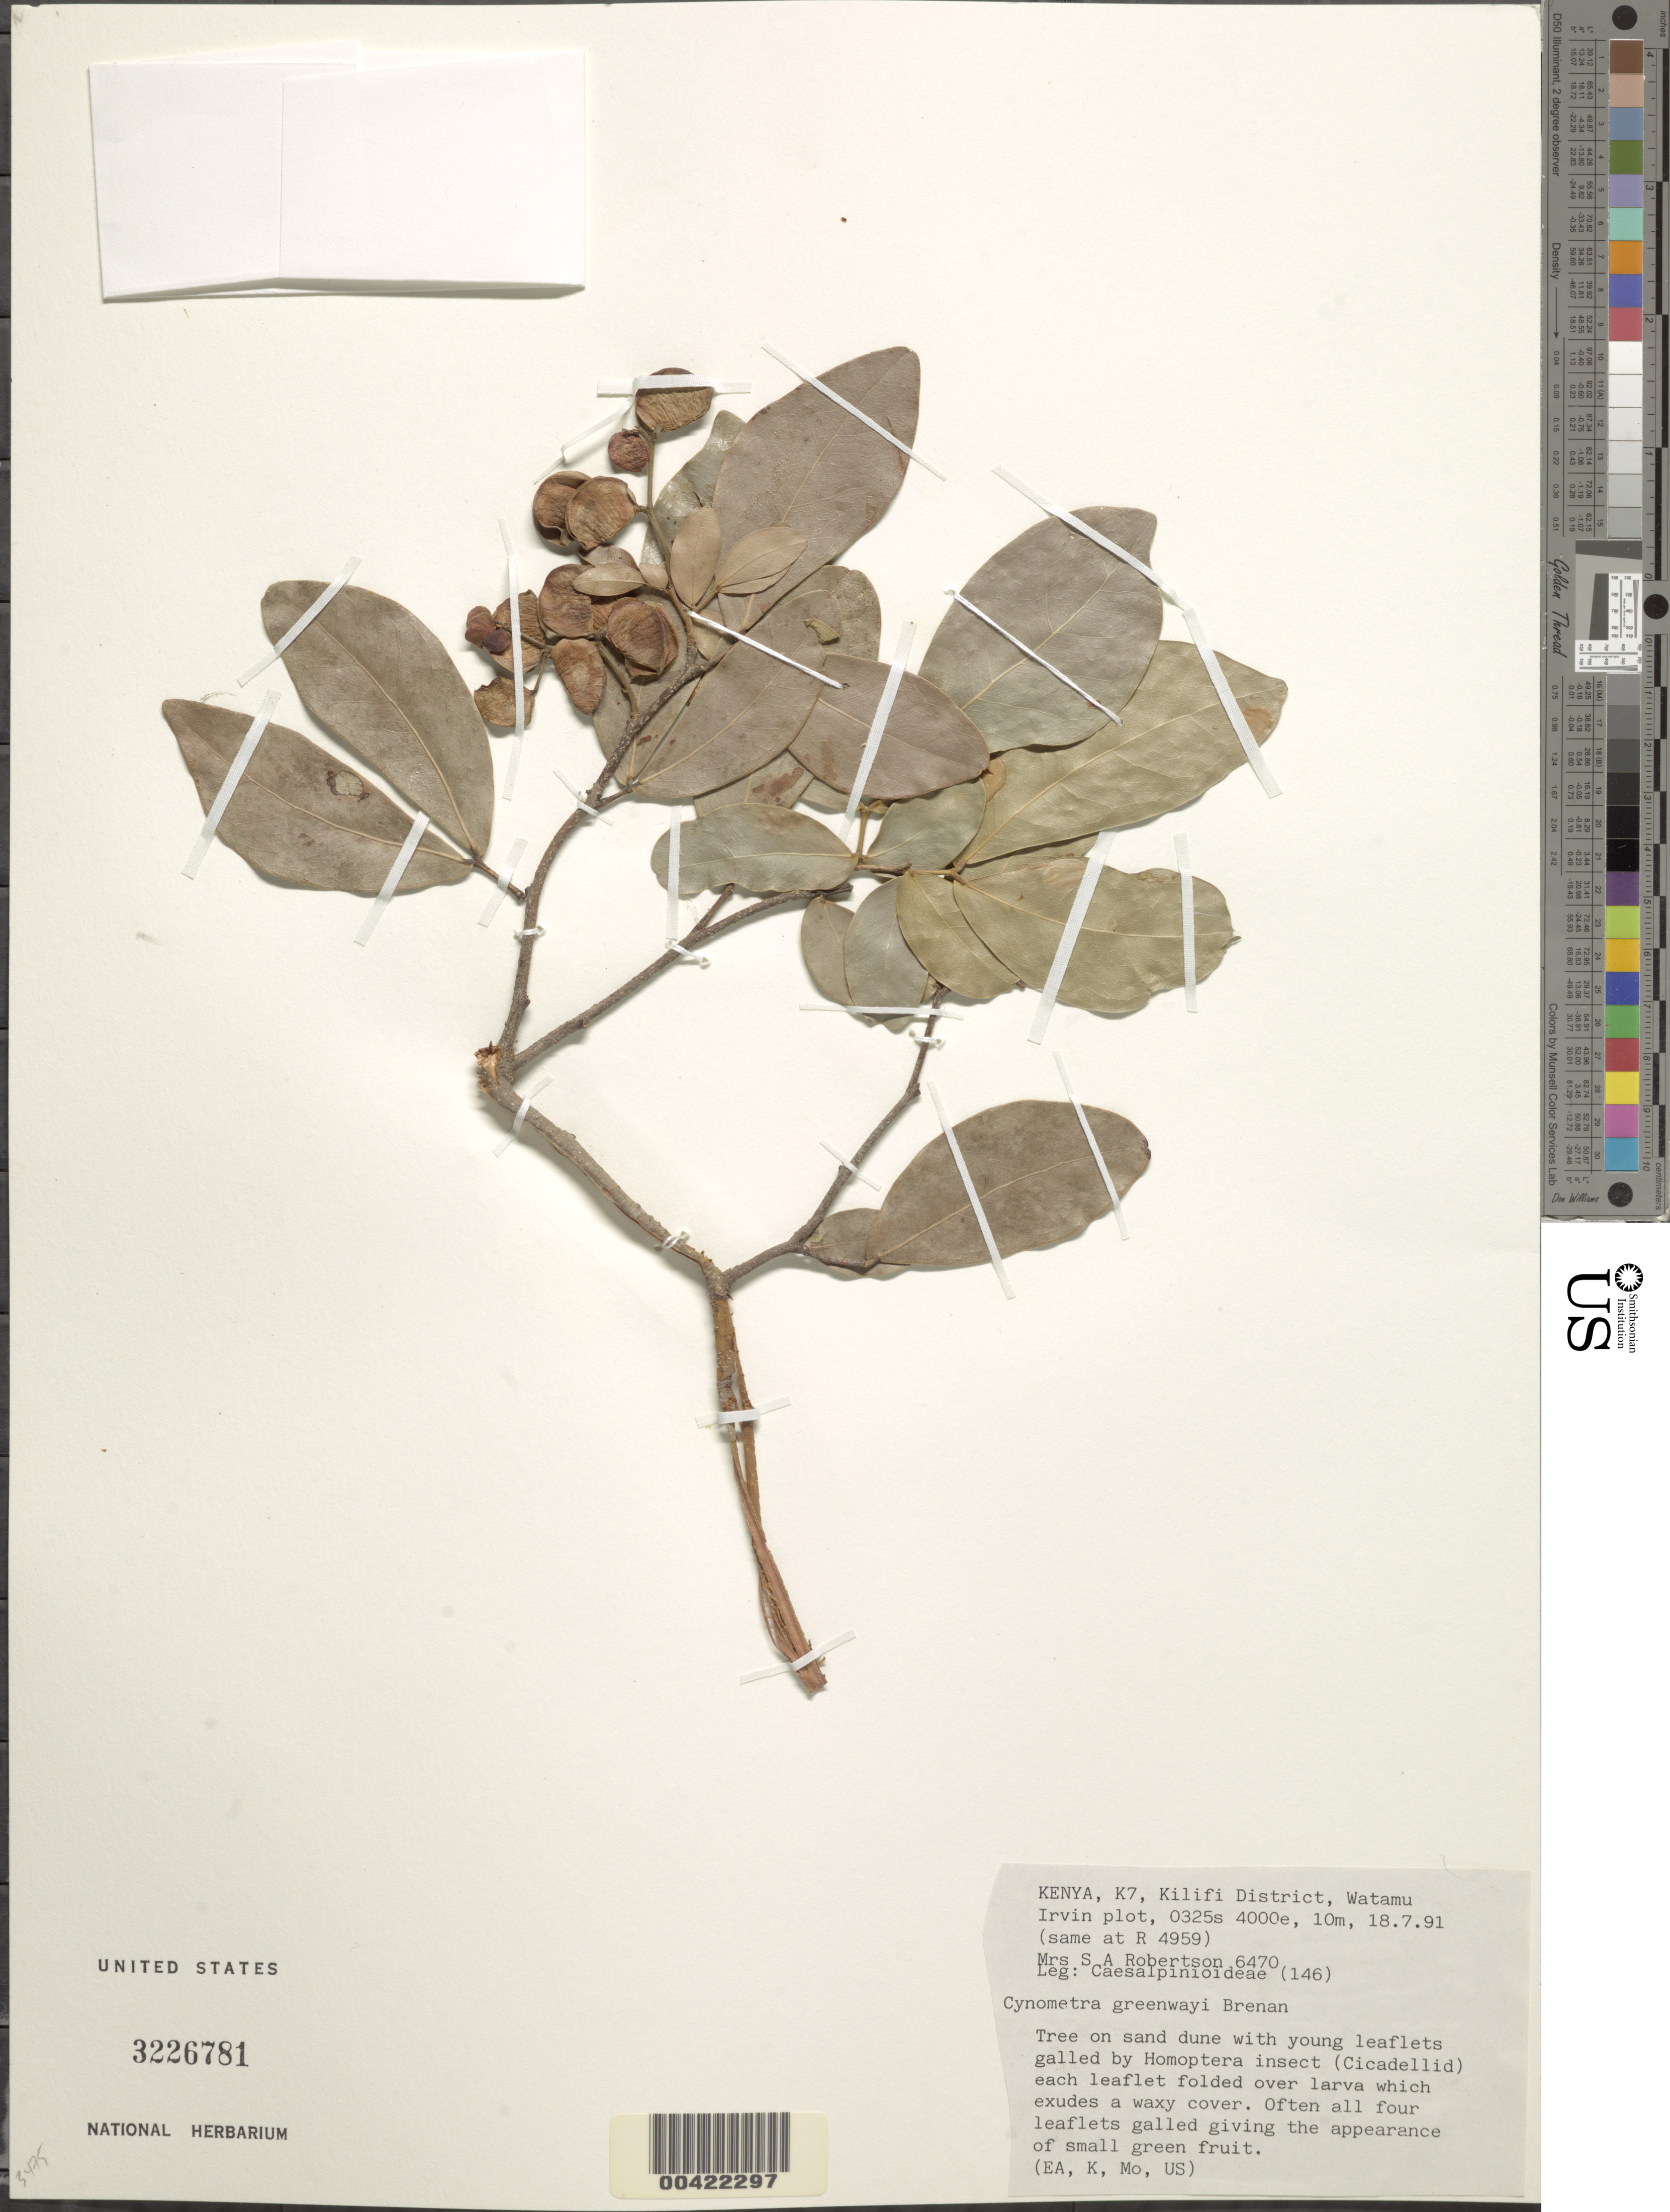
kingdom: Plantae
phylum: Tracheophyta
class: Magnoliopsida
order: Fabales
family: Fabaceae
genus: Cynometra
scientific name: Cynometra greenwayi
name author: Brenan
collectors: S. A. Robertson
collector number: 6470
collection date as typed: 18 Jul 1991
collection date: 1991-07-18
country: Kenya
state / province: Kilifi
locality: Watamu irvin plot; kilifi dist.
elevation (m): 10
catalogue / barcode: US 3226781